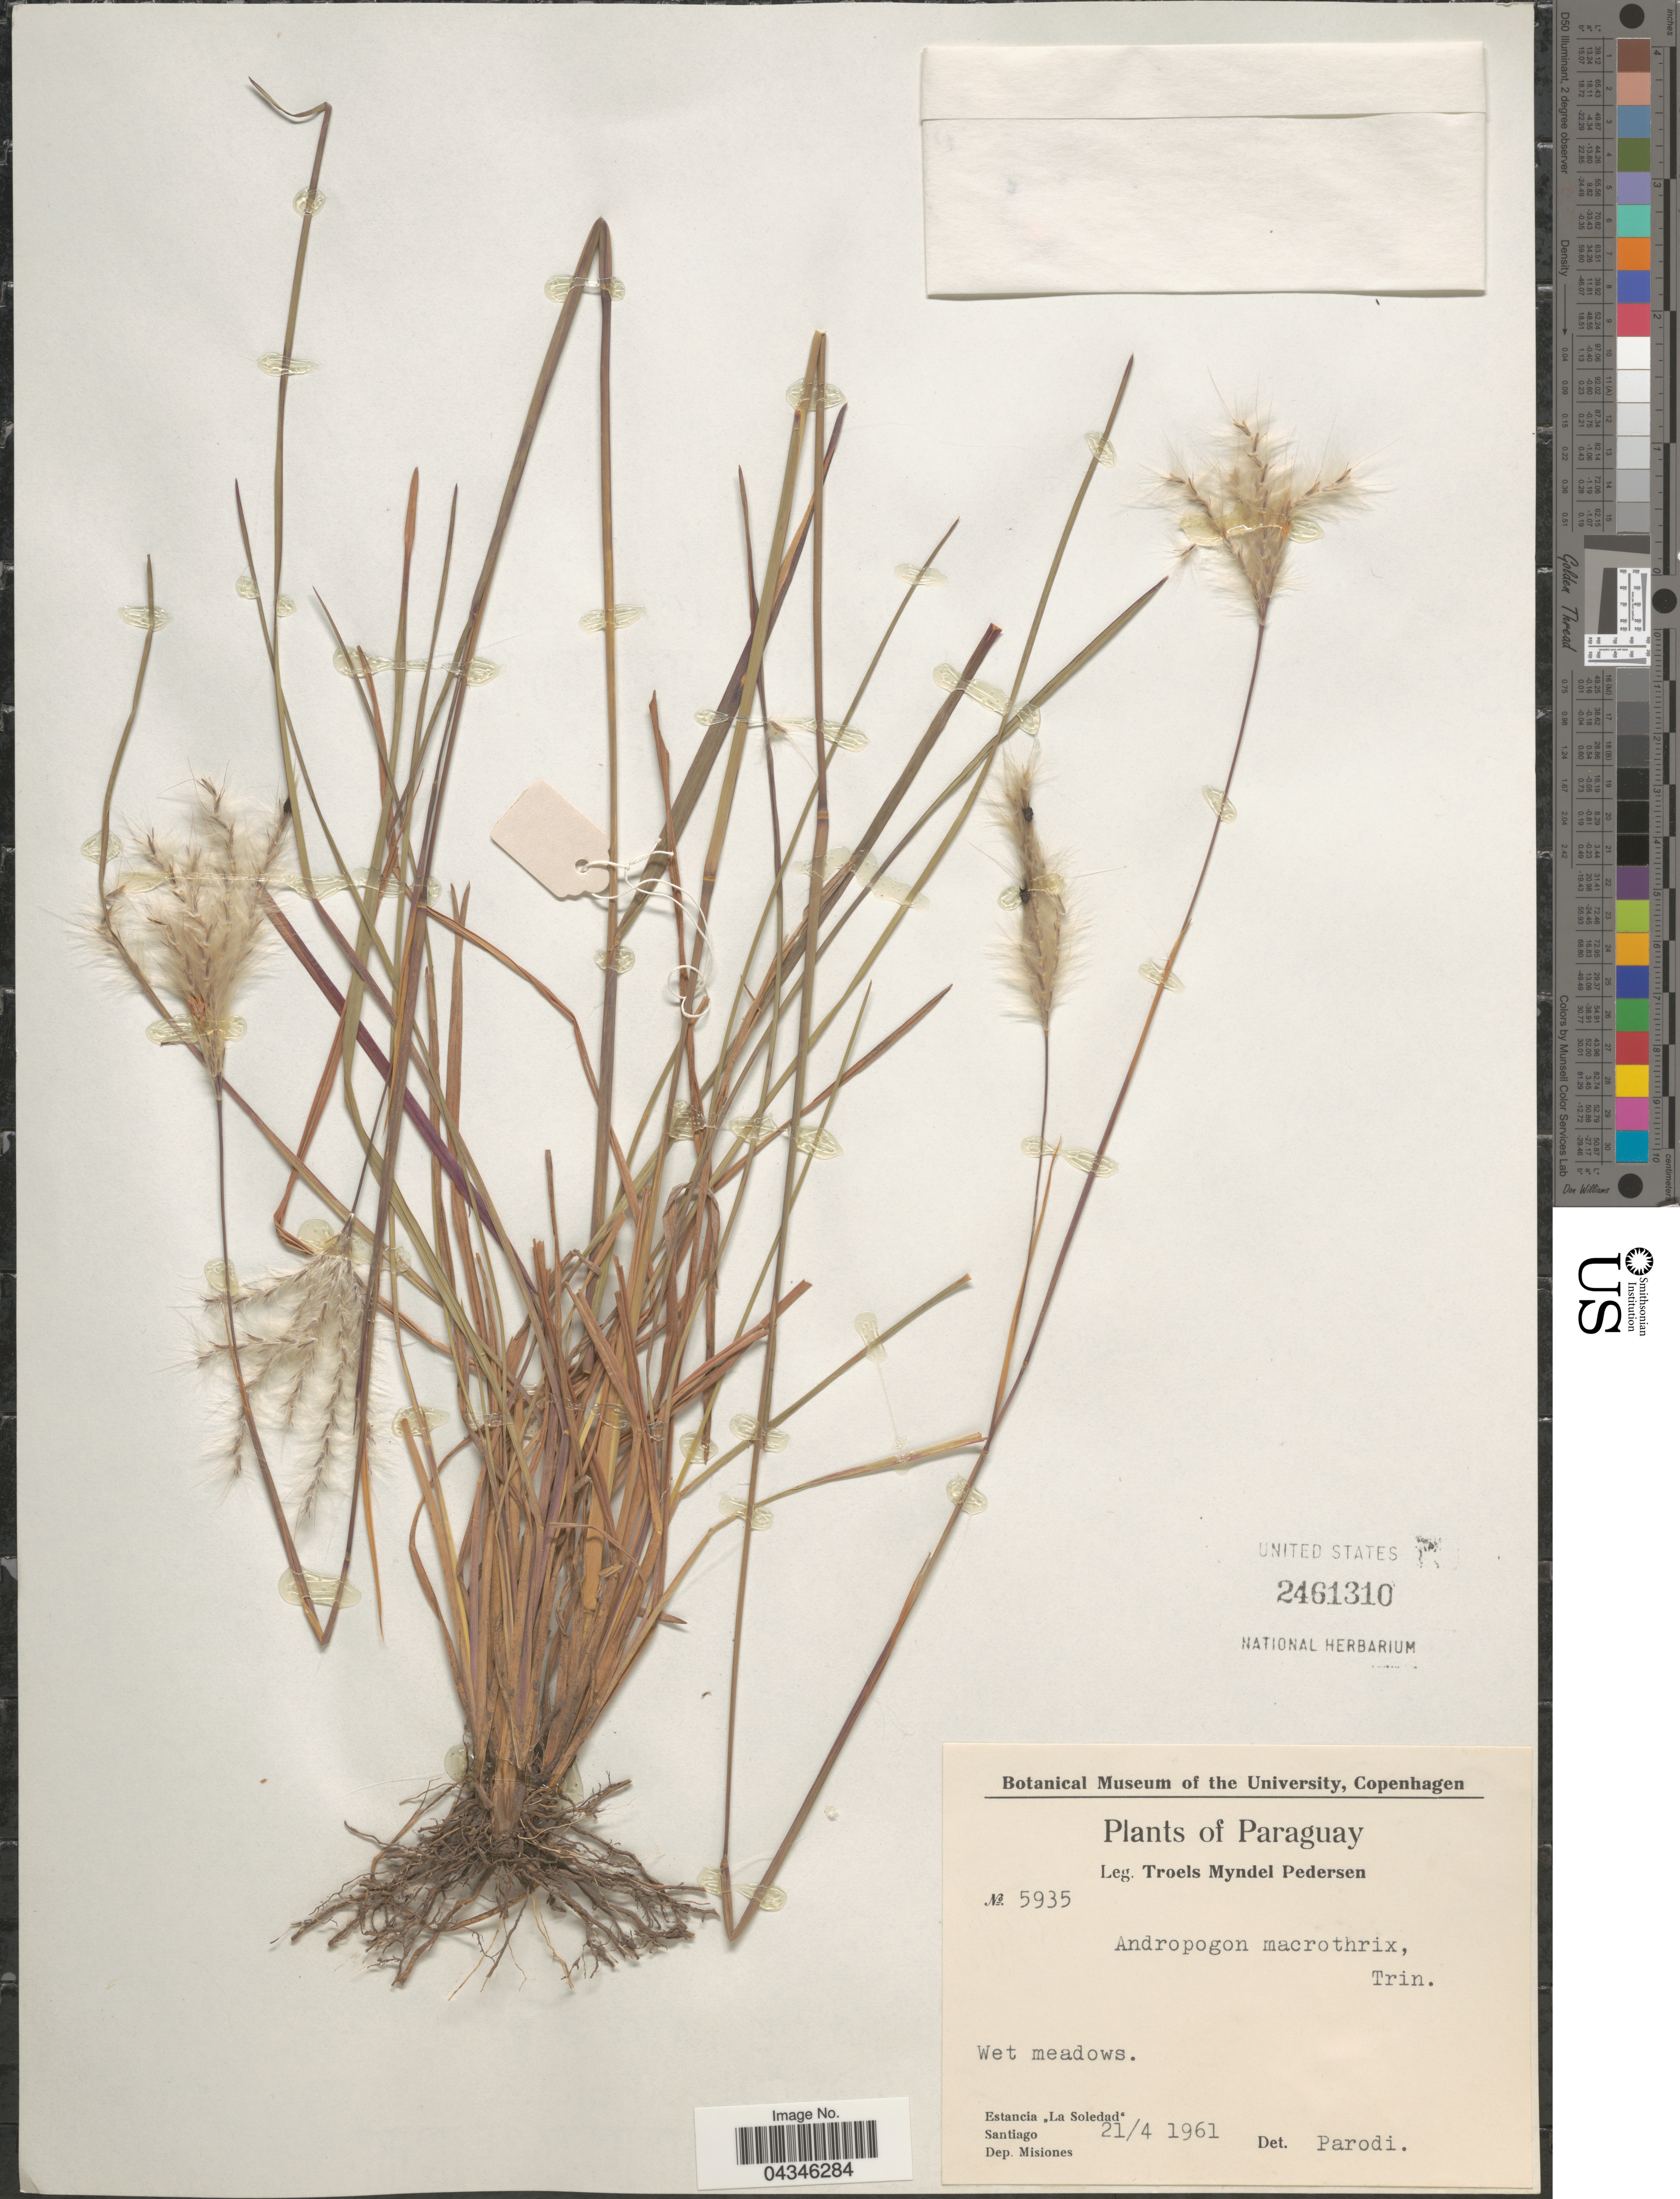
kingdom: Plantae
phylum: Tracheophyta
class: Liliopsida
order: Poales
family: Poaceae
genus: Andropogon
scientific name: Andropogon macrothrix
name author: Trin.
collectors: T. Pederson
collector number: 5935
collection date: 1961-04-21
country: Paraguay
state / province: Misiones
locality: Wet meadows. Estancia "La Soledad". Santiago. Dep. Misiones.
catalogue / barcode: US 2461310